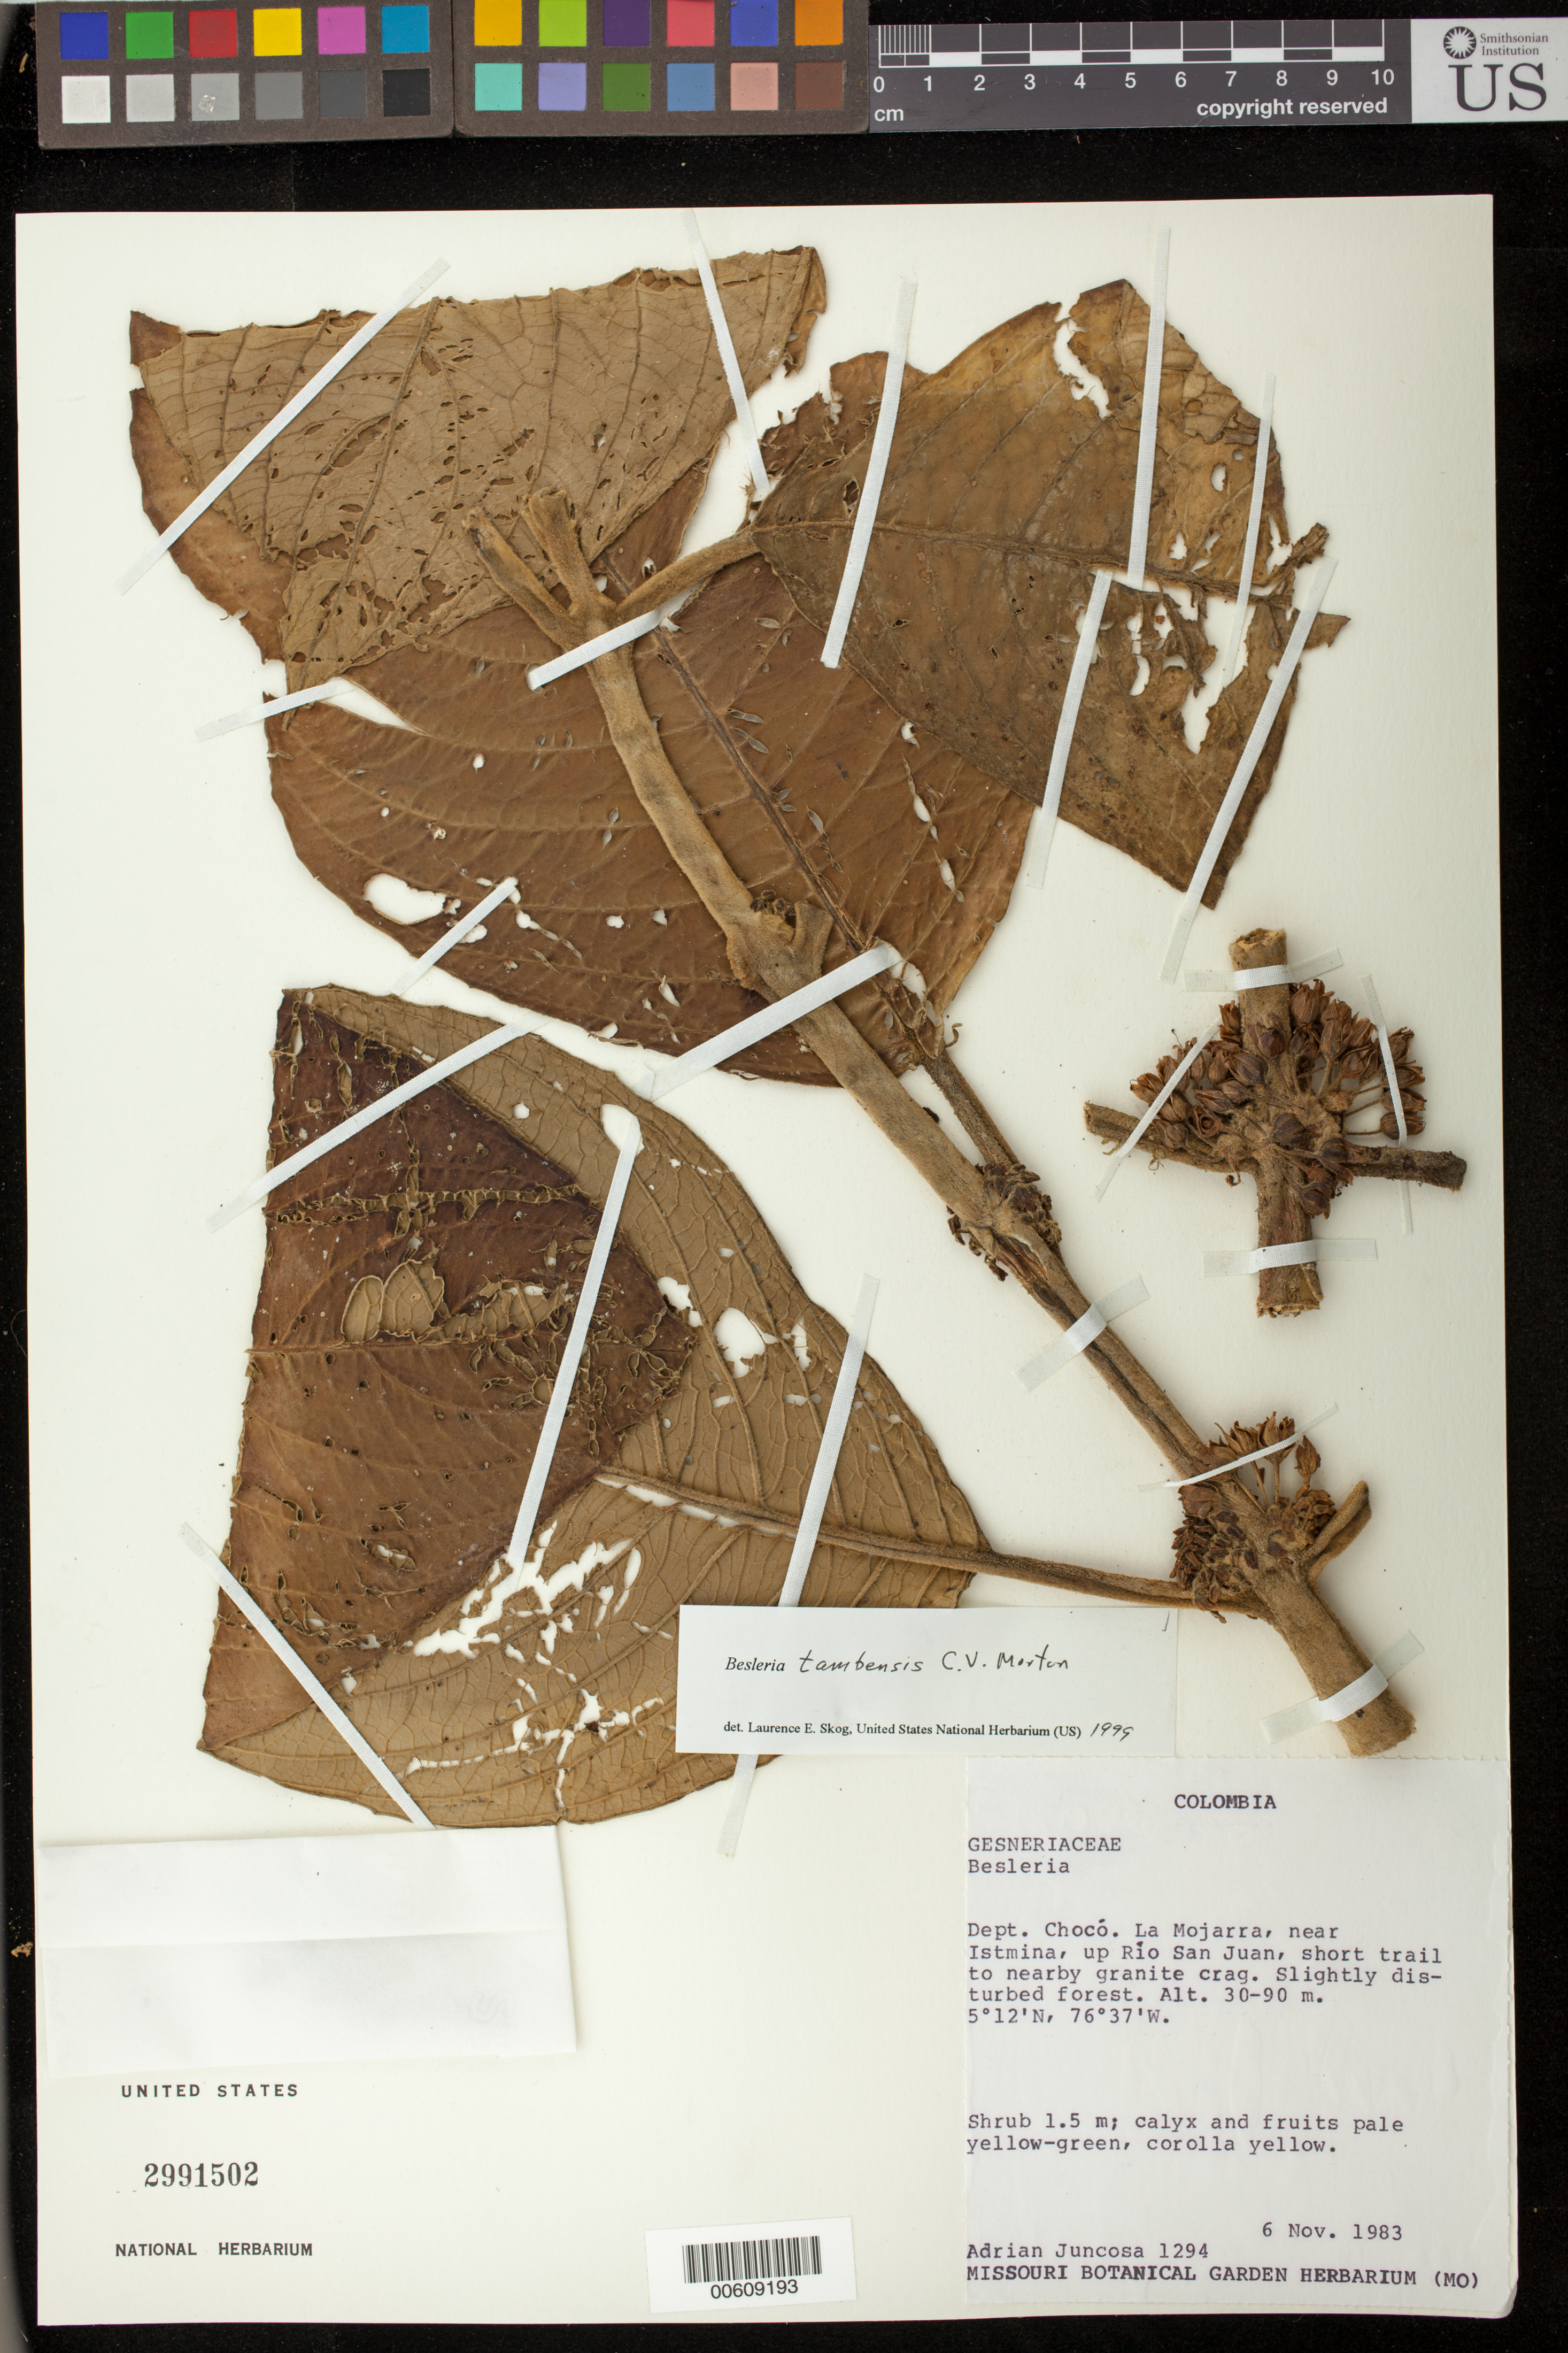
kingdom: Plantae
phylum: Tracheophyta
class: Magnoliopsida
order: Lamiales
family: Gesneriaceae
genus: Besleria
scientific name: Besleria tambensis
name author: C.V. Morton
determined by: Skog, Laurence E.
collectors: A. Juncosa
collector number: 1294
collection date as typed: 06 Nov 1983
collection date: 1983-11-06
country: Colombia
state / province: Chocó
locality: La Mojarra, near Istmina, up Río San Juan, short trail to nearby granite crag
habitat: Slightly disturbed forest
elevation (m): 30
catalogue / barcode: US 2991502